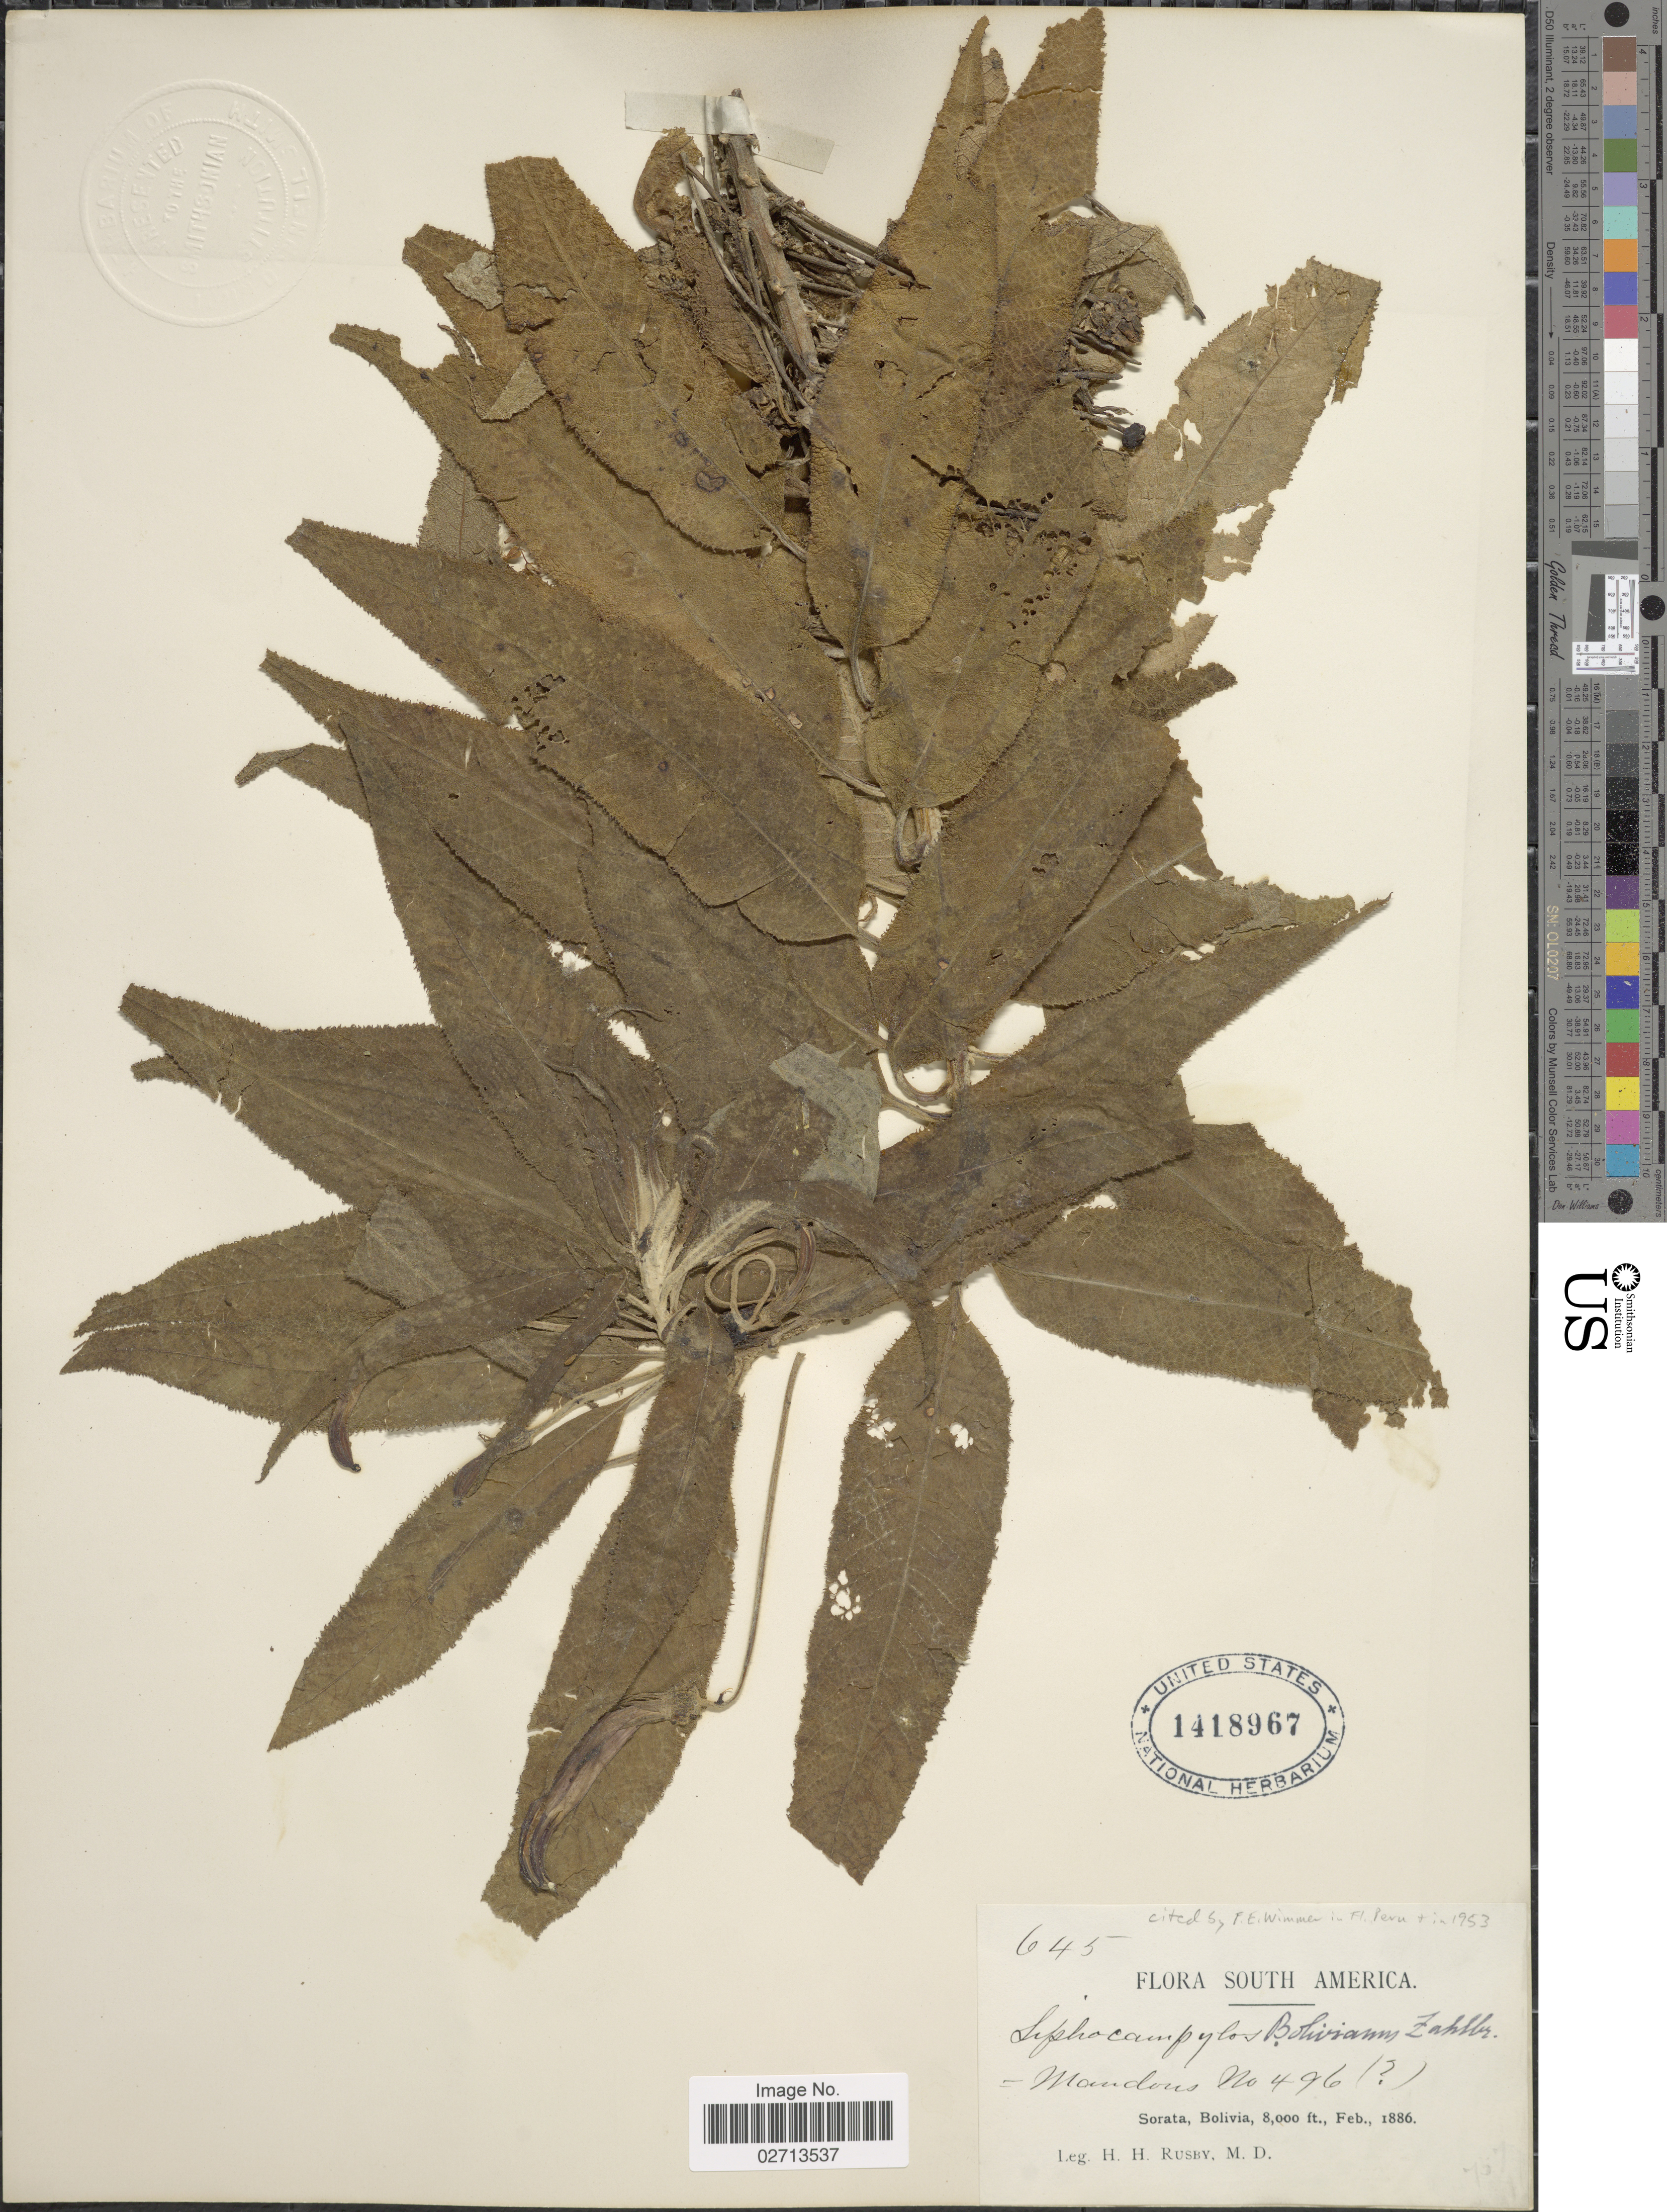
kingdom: Plantae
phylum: Tracheophyta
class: Magnoliopsida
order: Asterales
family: Campanulaceae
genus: Siphocampylus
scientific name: Siphocampylus boliviensis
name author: Zahlbr.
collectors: H. H. Rusby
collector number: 645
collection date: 1886-02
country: Bolivia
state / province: La Páz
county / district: Larecaja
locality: Sorata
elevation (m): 2438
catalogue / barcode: US 1418967